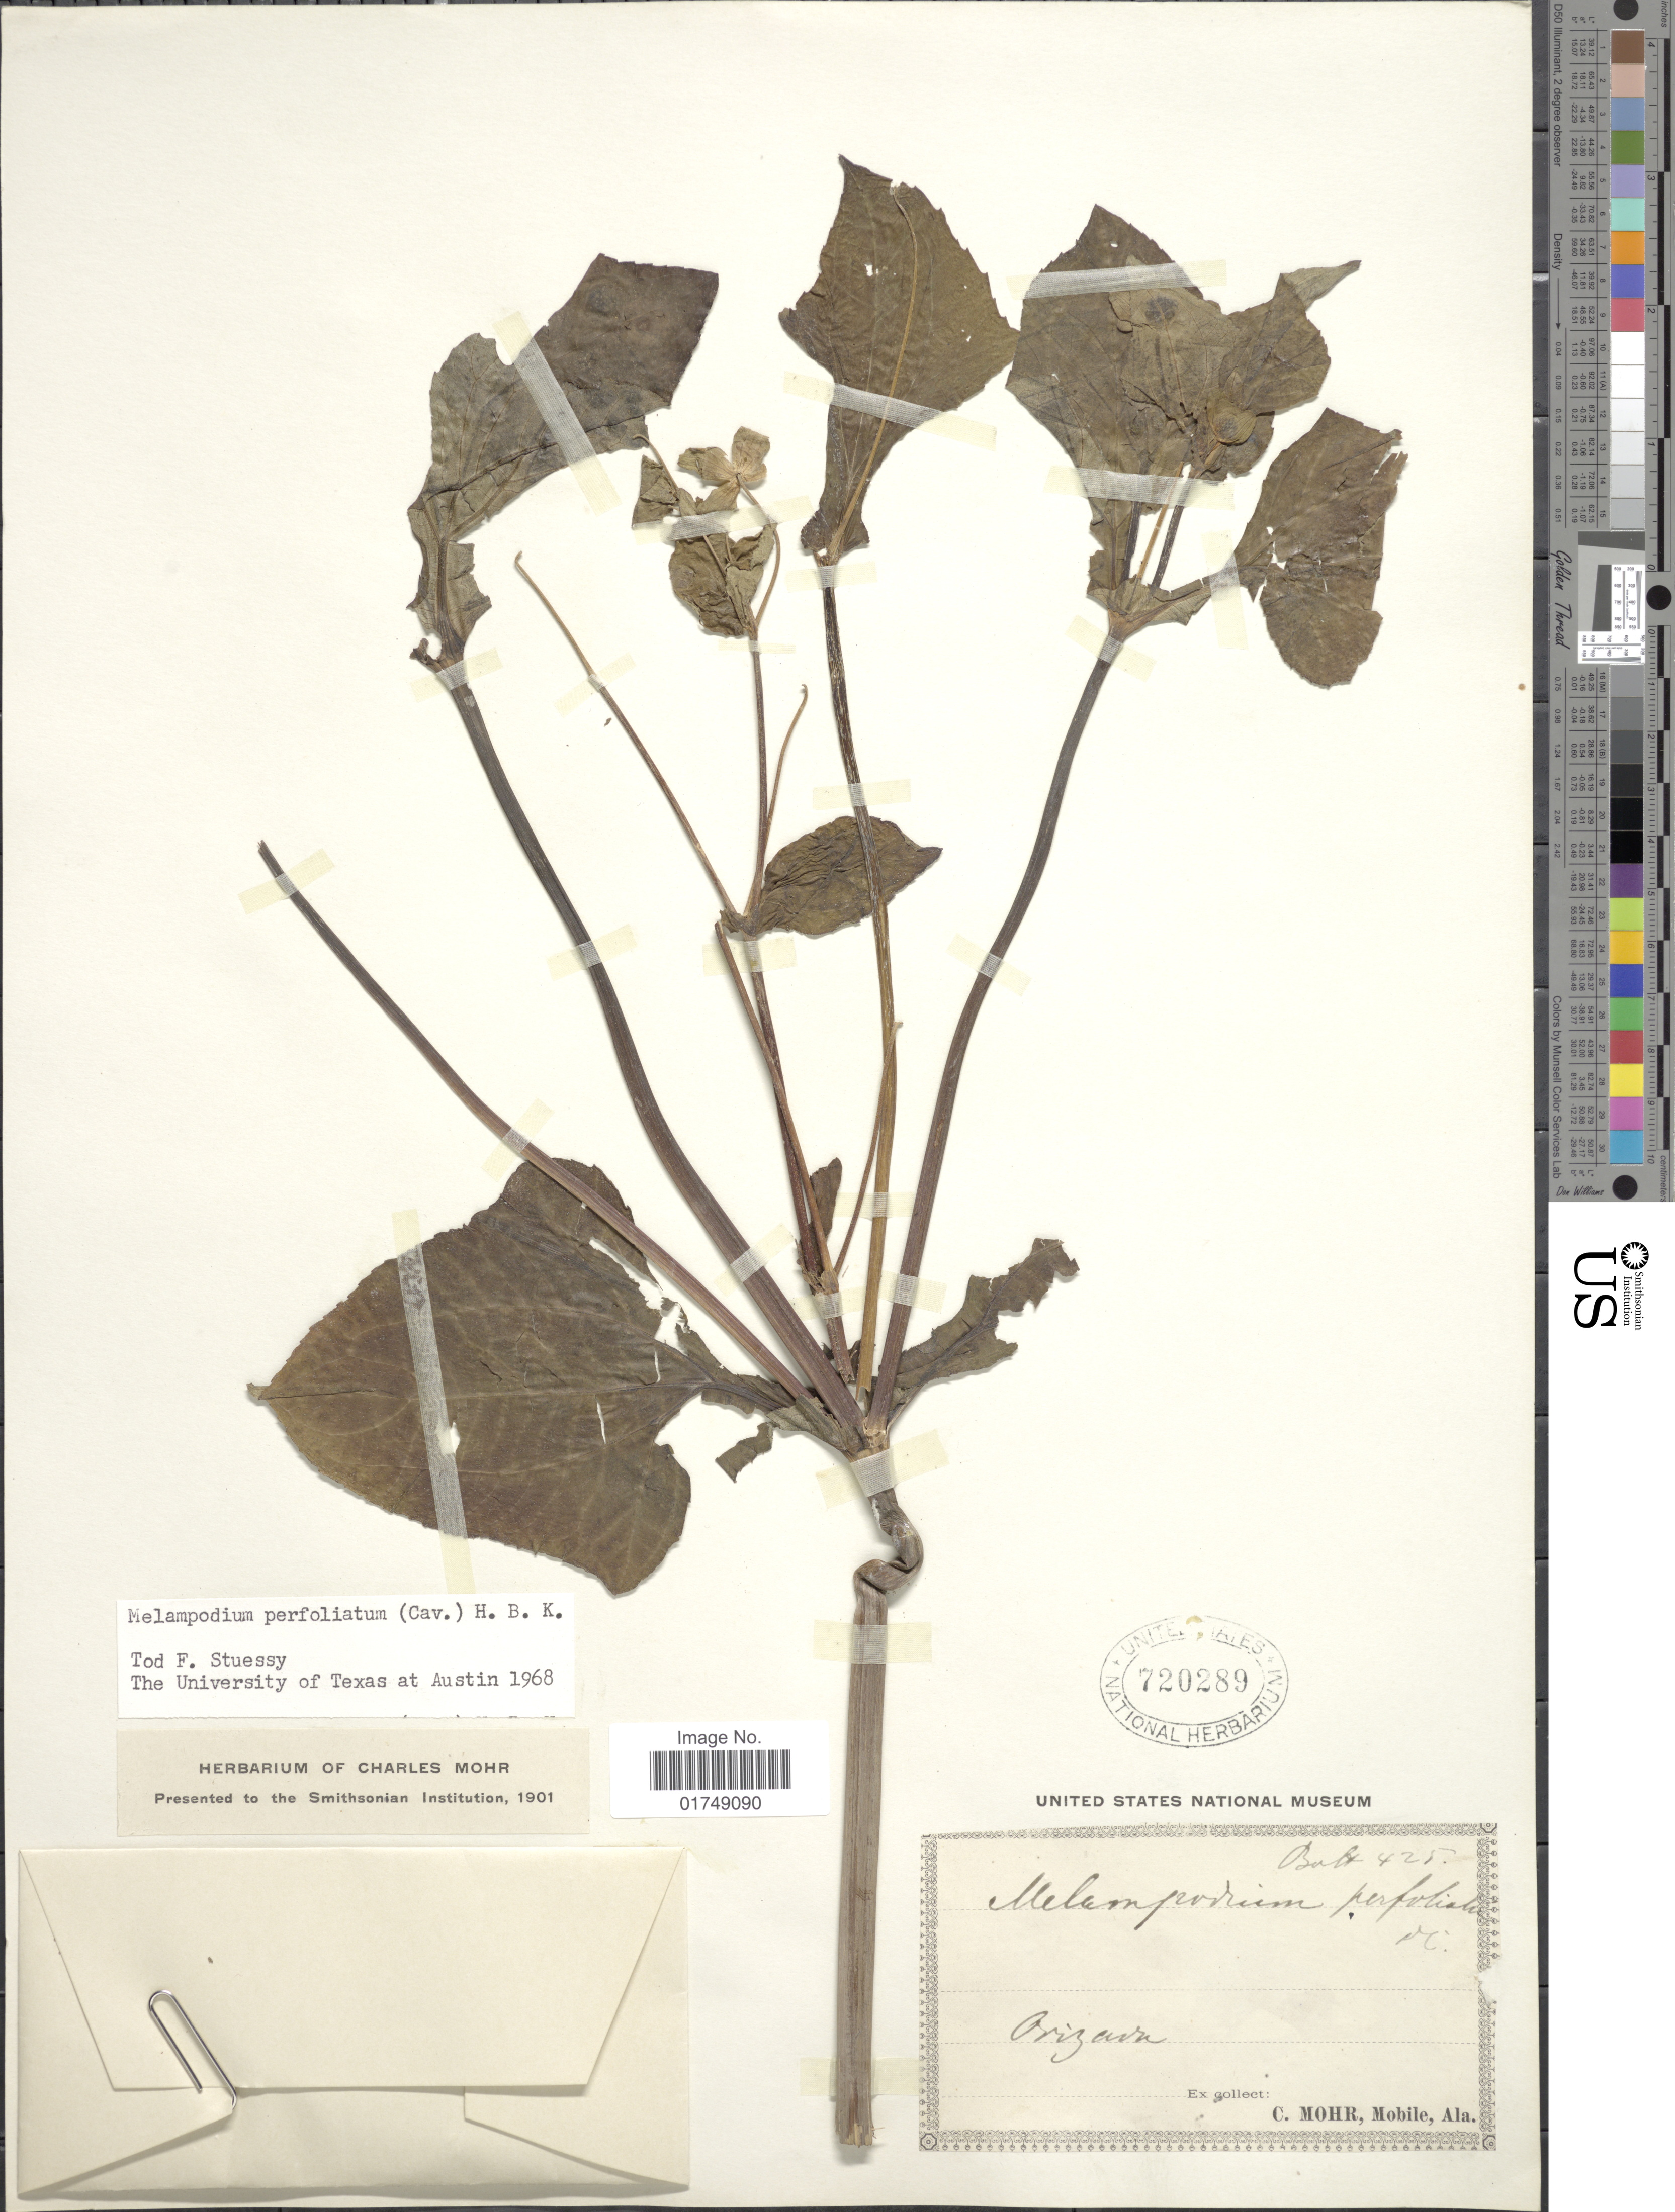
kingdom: Plantae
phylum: Tracheophyta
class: Magnoliopsida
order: Asterales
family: Asteraceae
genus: Melampodium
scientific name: Melampodium perfoliatum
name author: (Cav.) Kunth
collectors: C. T. Mohr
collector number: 425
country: Mexico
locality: Orizava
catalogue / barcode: US 720289